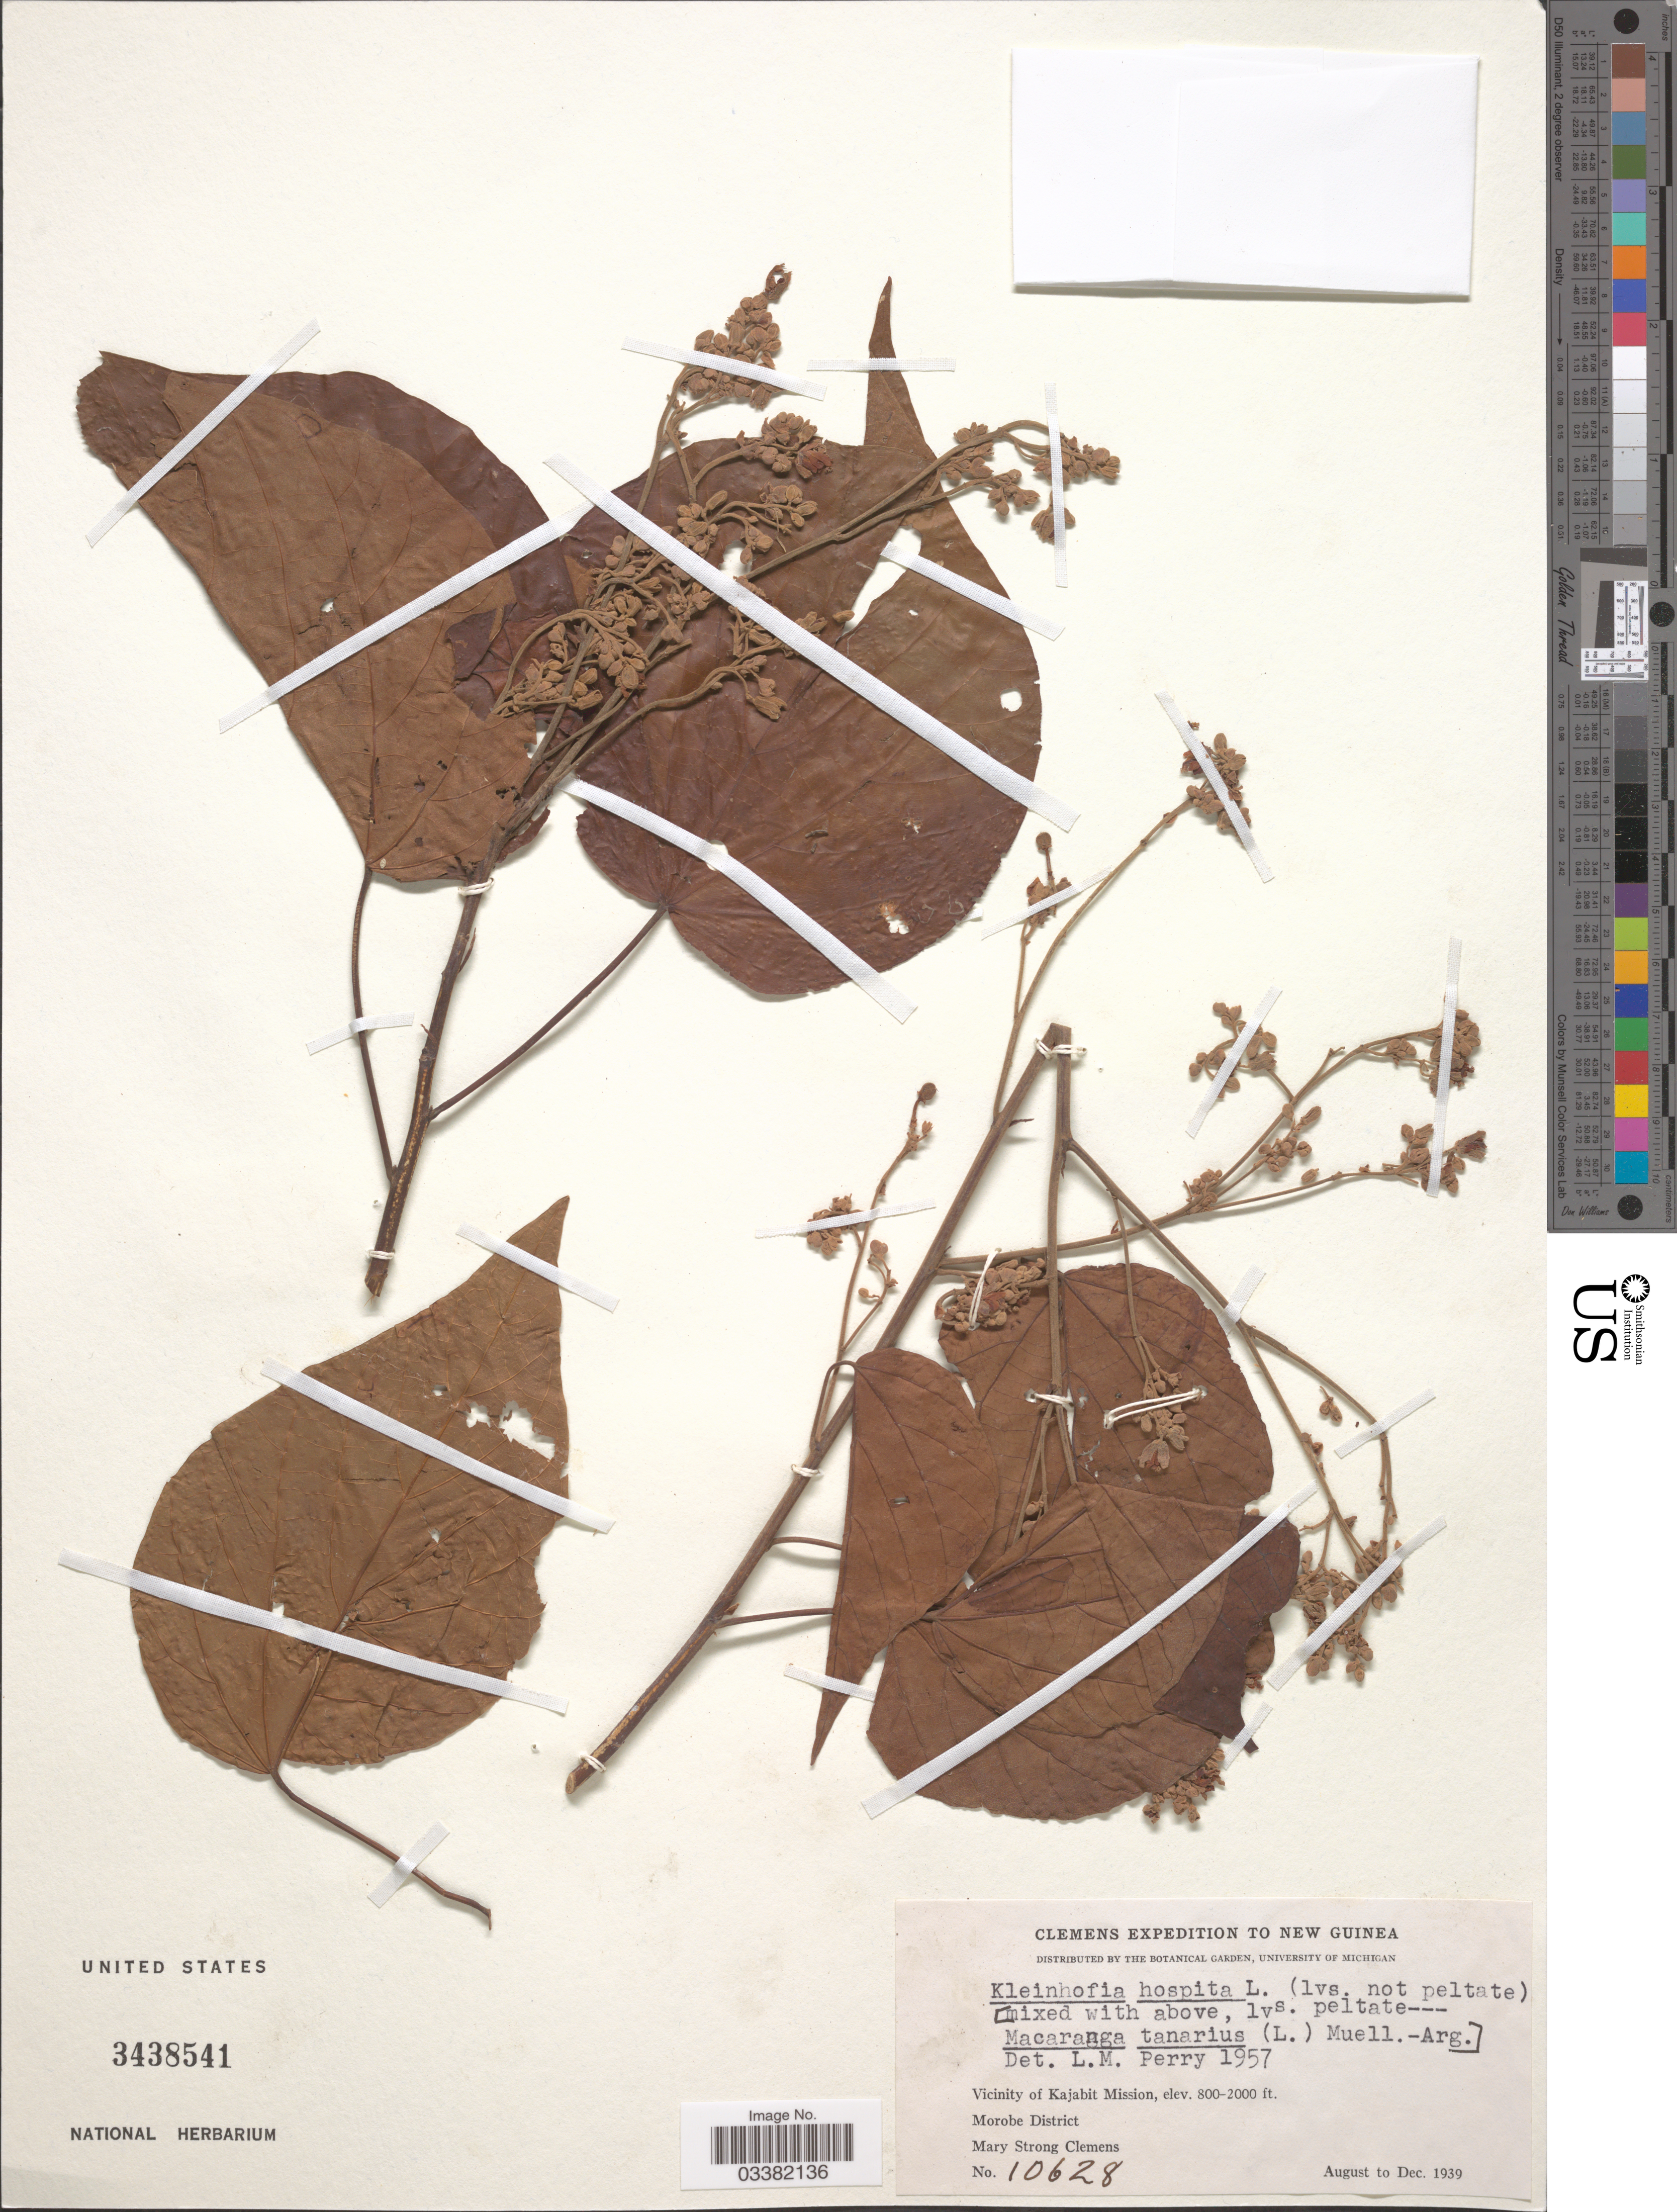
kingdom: Plantae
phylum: Tracheophyta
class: Magnoliopsida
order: Malvales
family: Malvaceae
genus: Kleinhovia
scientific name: Kleinhovia hospita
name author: L.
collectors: M. S. Clemens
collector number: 10628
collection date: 1939-08/1939-12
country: Papua New Guinea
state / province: Morobe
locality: New Guinea. Vicinity of Kajabit Mission. Morobe District.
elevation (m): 244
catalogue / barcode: US 3438541